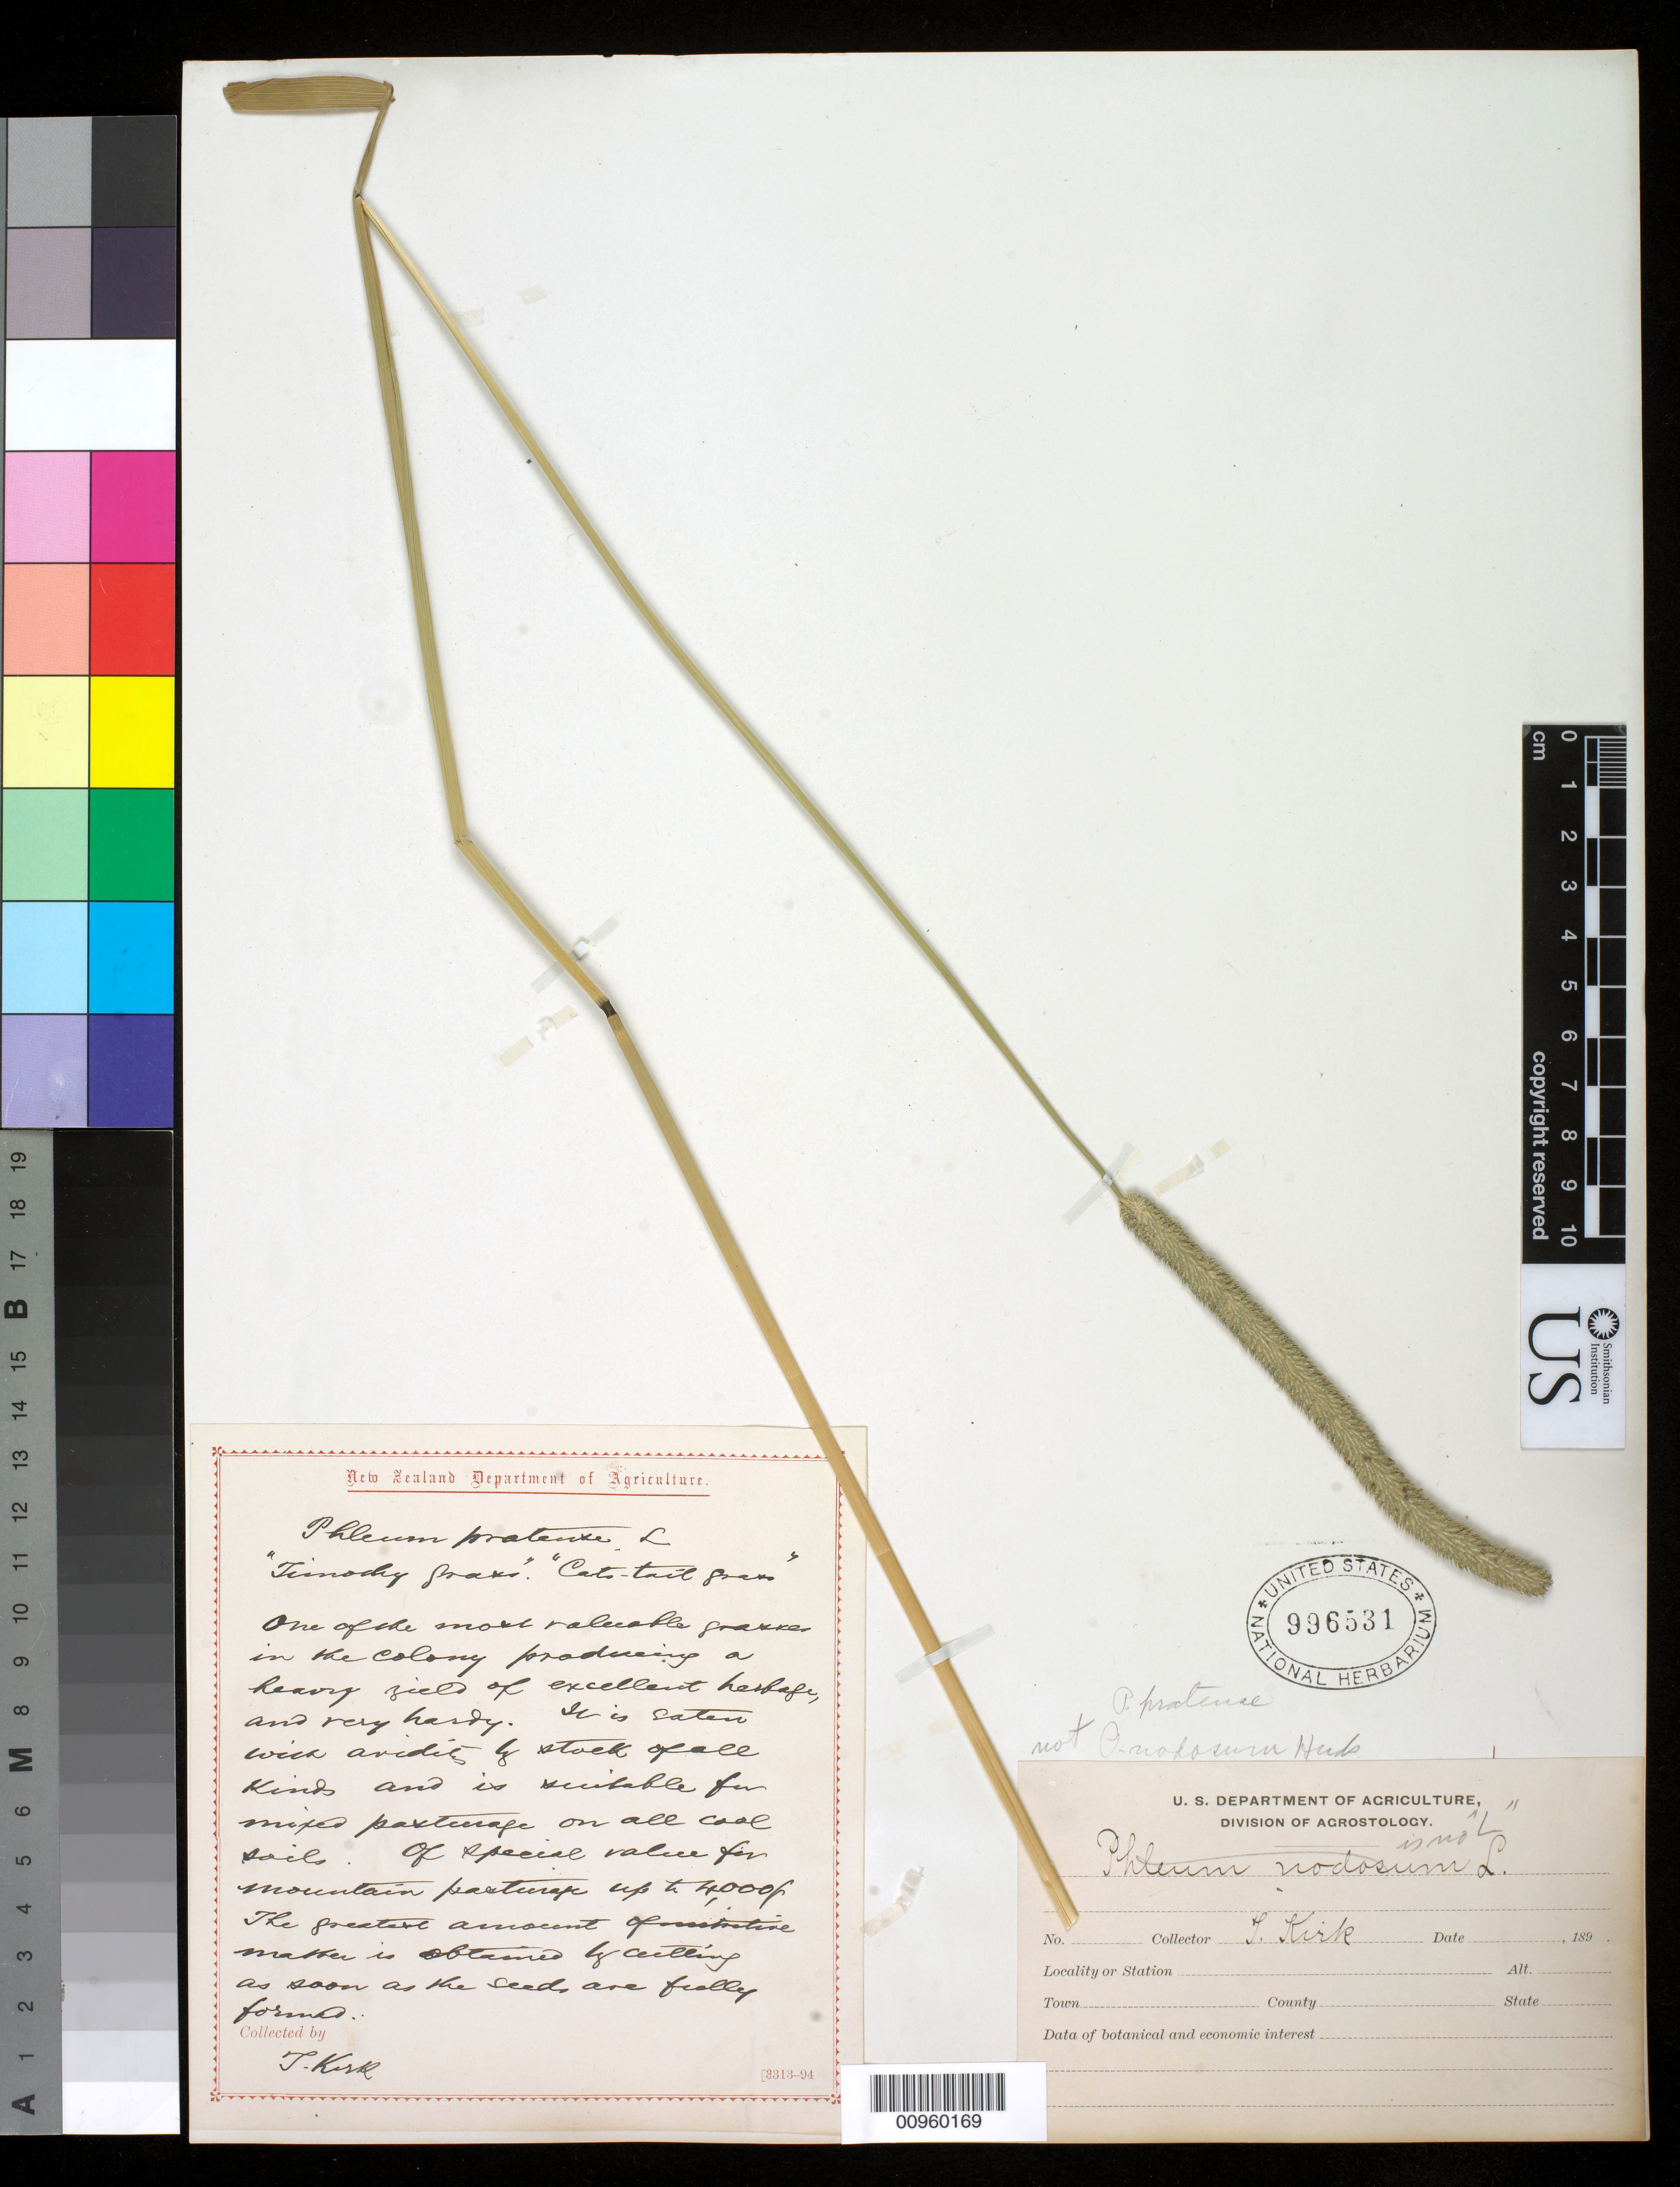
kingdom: Plantae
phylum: Tracheophyta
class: Liliopsida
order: Poales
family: Poaceae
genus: Phleum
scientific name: Phleum pratense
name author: L.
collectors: T. Kirk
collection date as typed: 1890 to 1899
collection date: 1890/1899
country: New Zealand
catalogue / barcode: US 996531